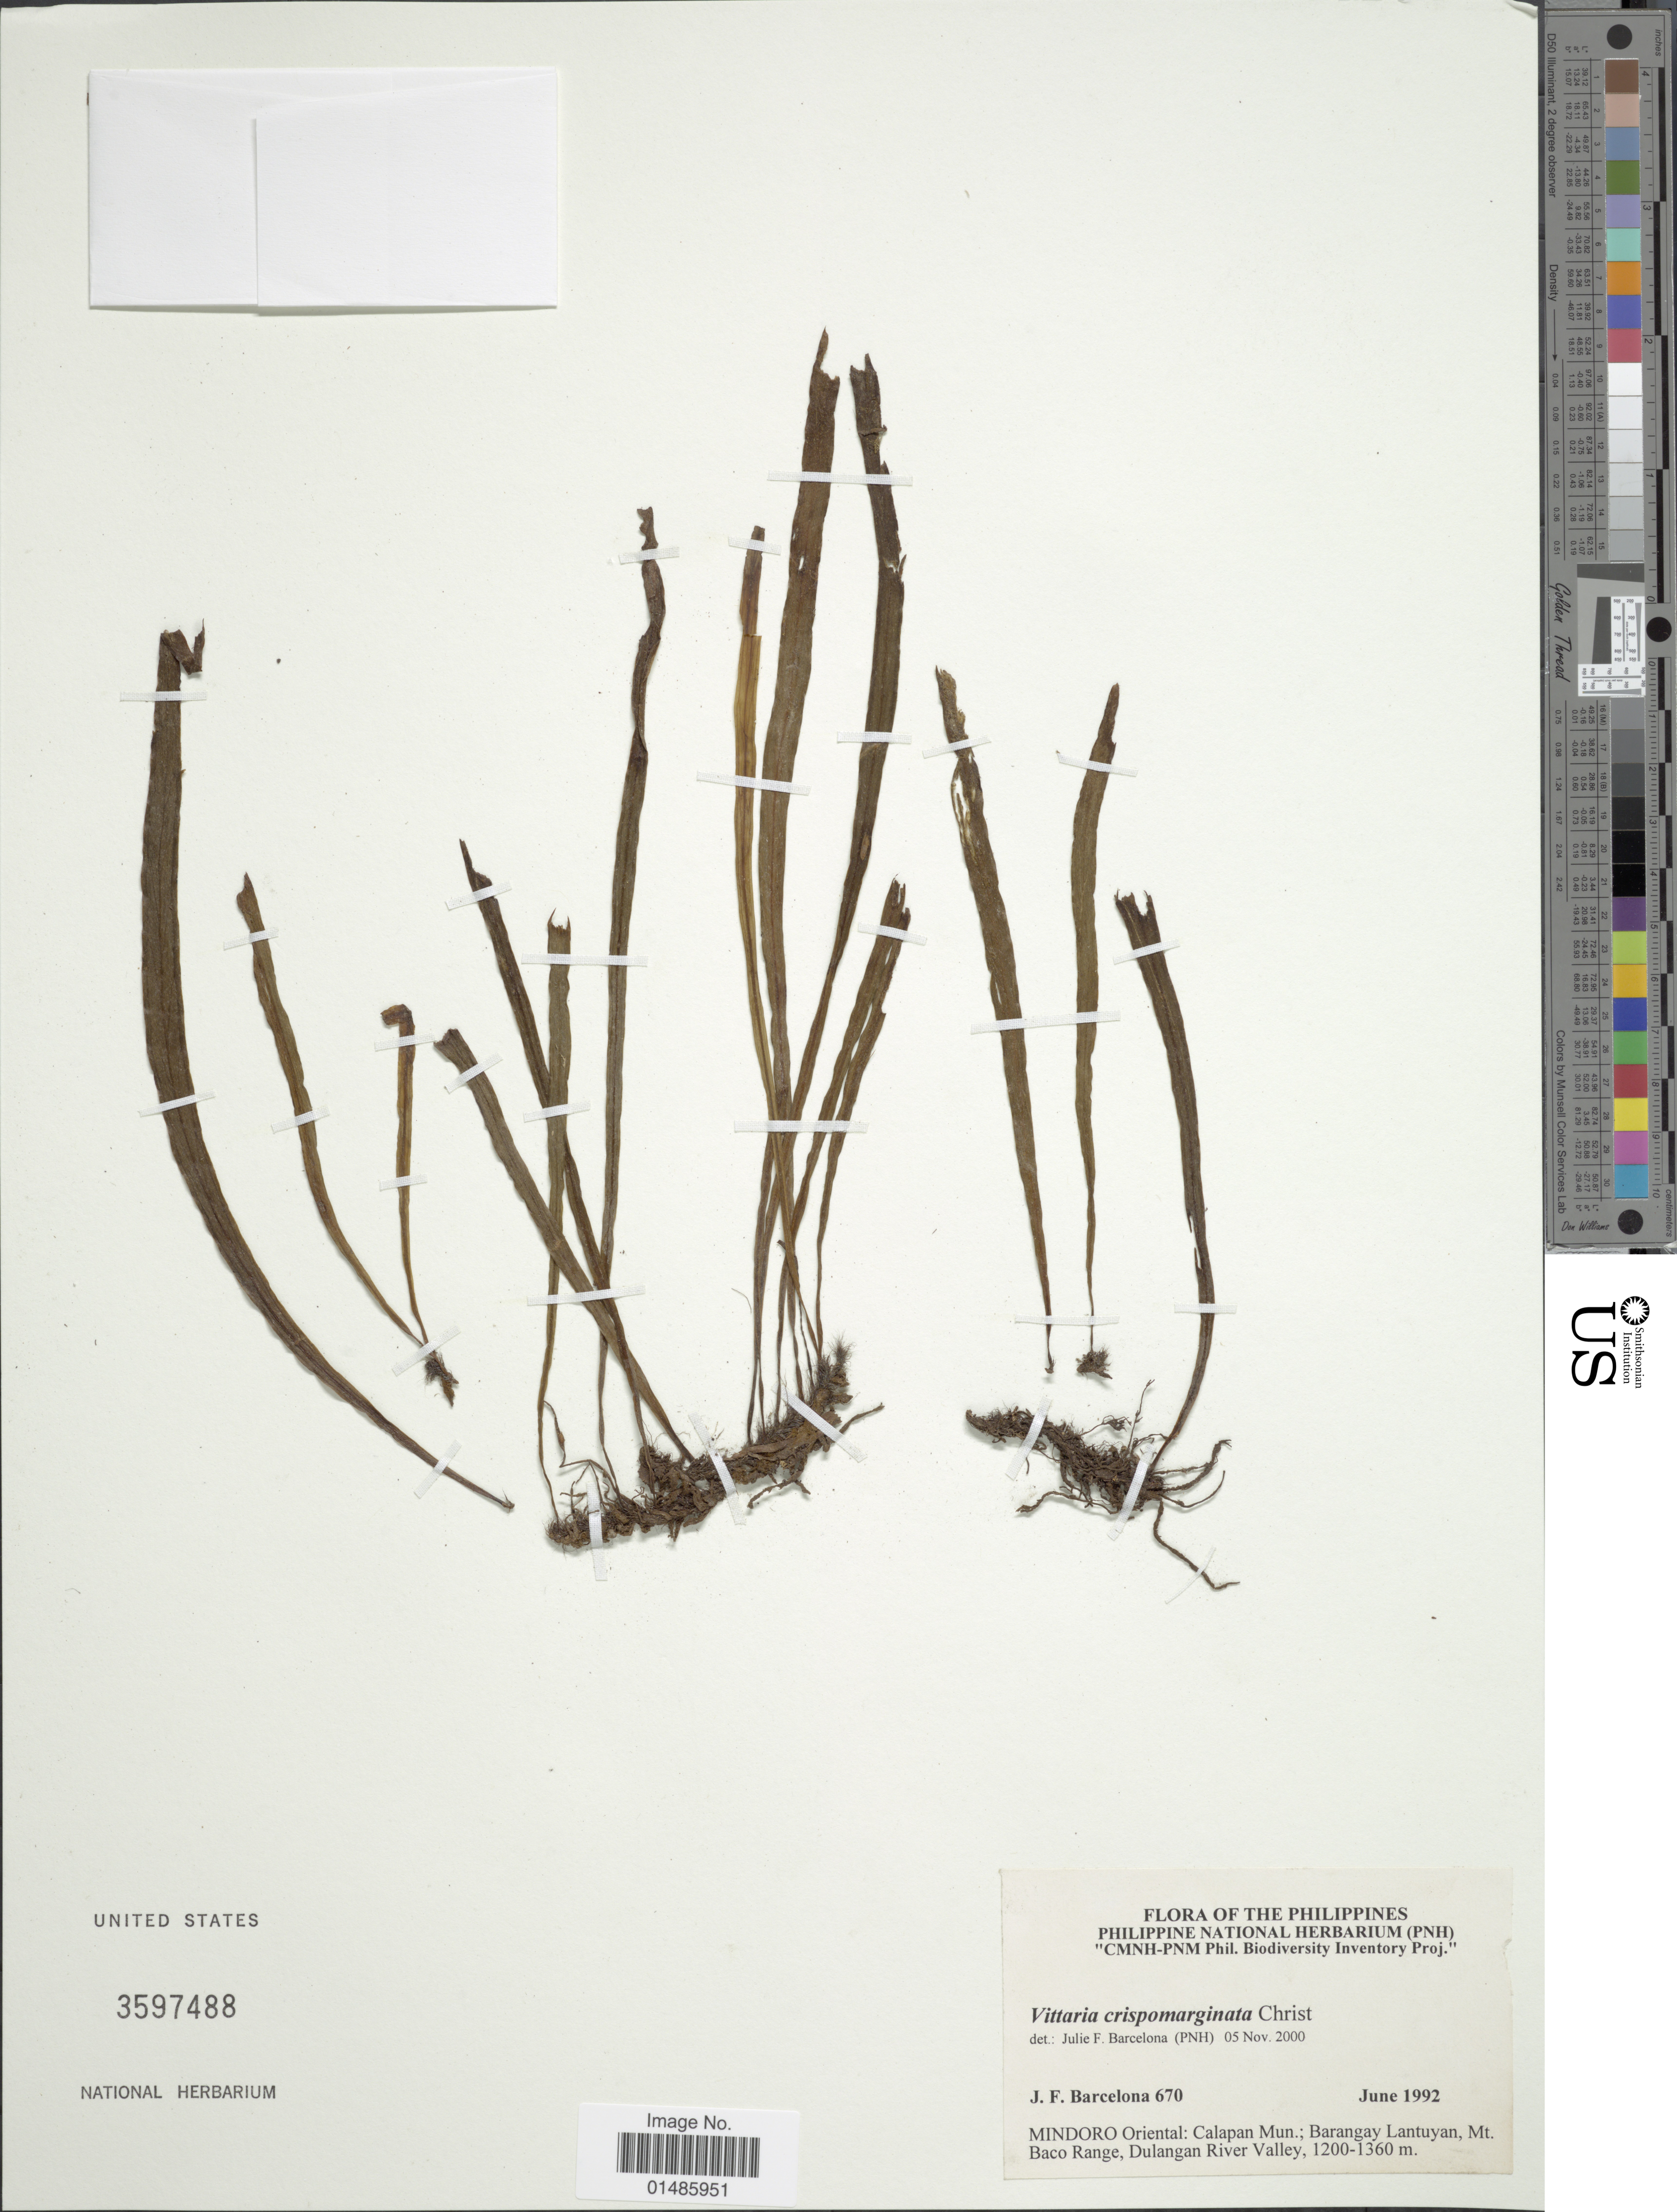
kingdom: Plantae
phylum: Tracheophyta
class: Polypodiopsida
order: Polypodiales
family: Pteridaceae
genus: Haplopteris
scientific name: Haplopteris crispomarginata comb. ined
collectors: J. F. Barcelona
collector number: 670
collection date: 1992-06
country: Philippines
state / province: Mimaropa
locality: Mindoro Oriental: Calapan Mun.; Barangay Lantuyan, Mt. Baco Range, Dulangan River Valley.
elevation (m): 1200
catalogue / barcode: US 3597488